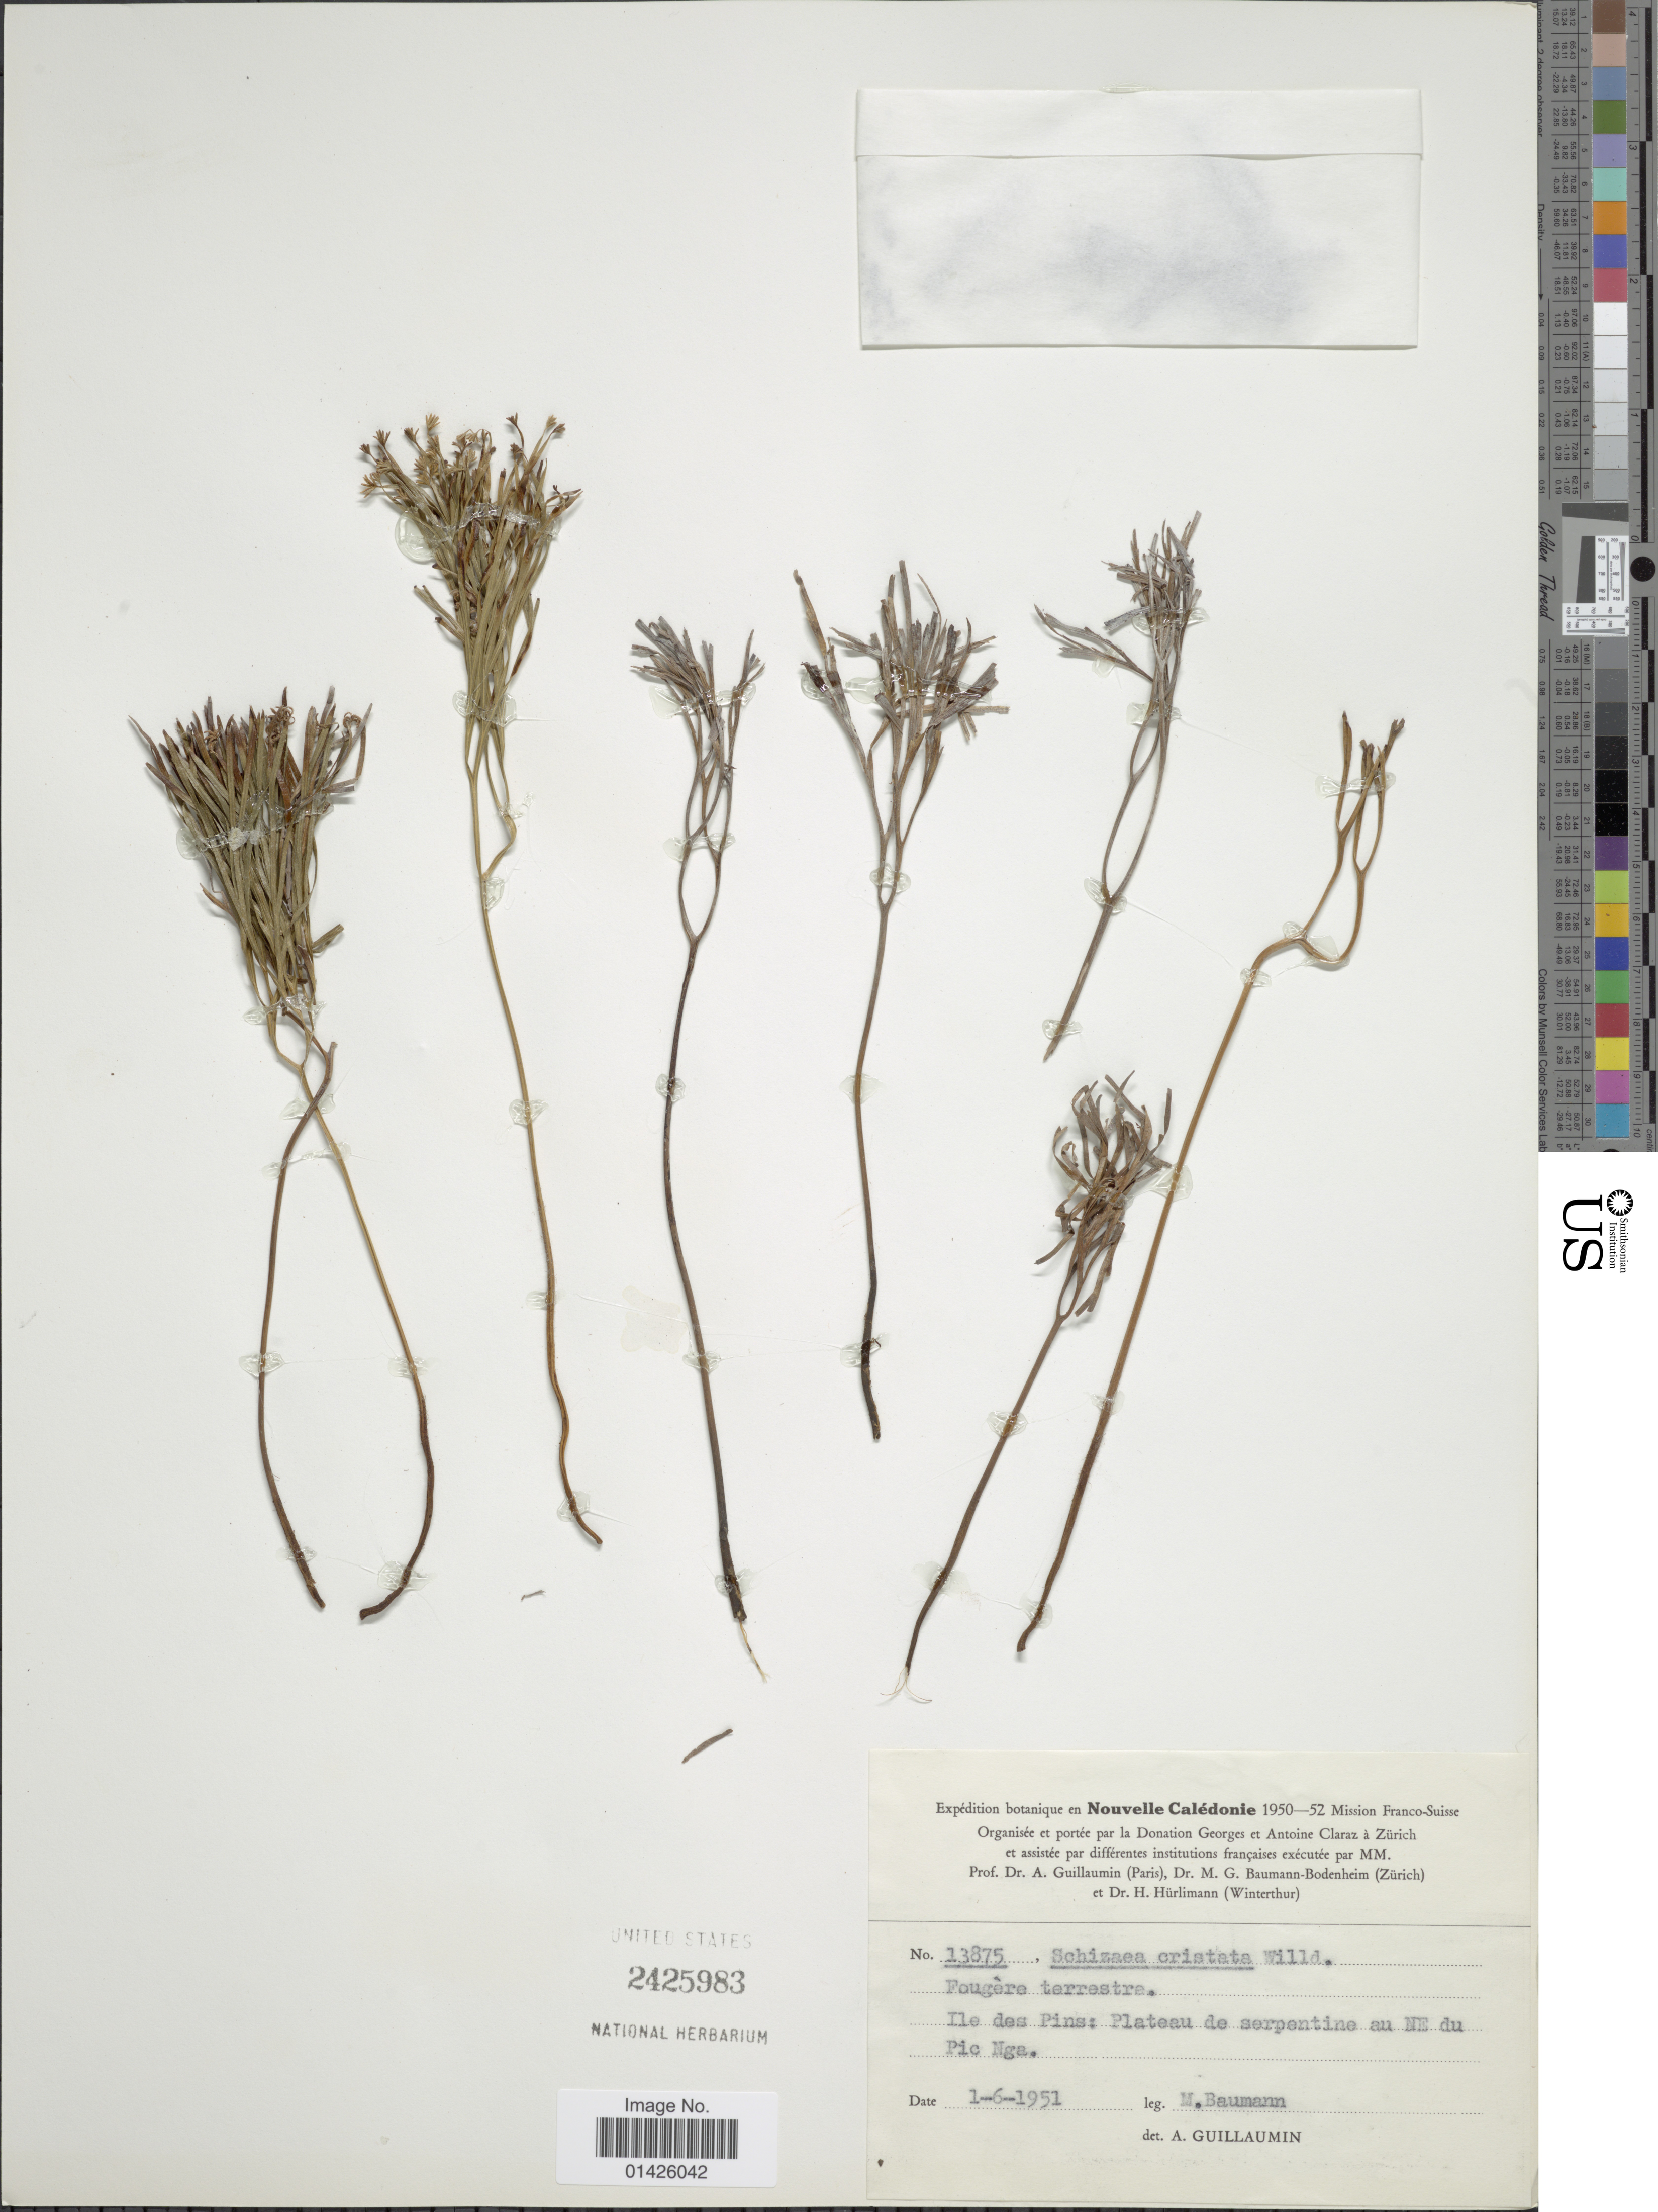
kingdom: Plantae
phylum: Tracheophyta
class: Polypodiopsida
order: Schizaeales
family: Schizaeaceae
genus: Schizaea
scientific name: Schizaea dichotoma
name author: (L.) J. Sm.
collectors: M. Baumann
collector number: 13875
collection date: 1951-06-01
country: New Caledonia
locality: Ile des Pins: Plateau de serpentine au NE du Pic Nga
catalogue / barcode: US 2425983